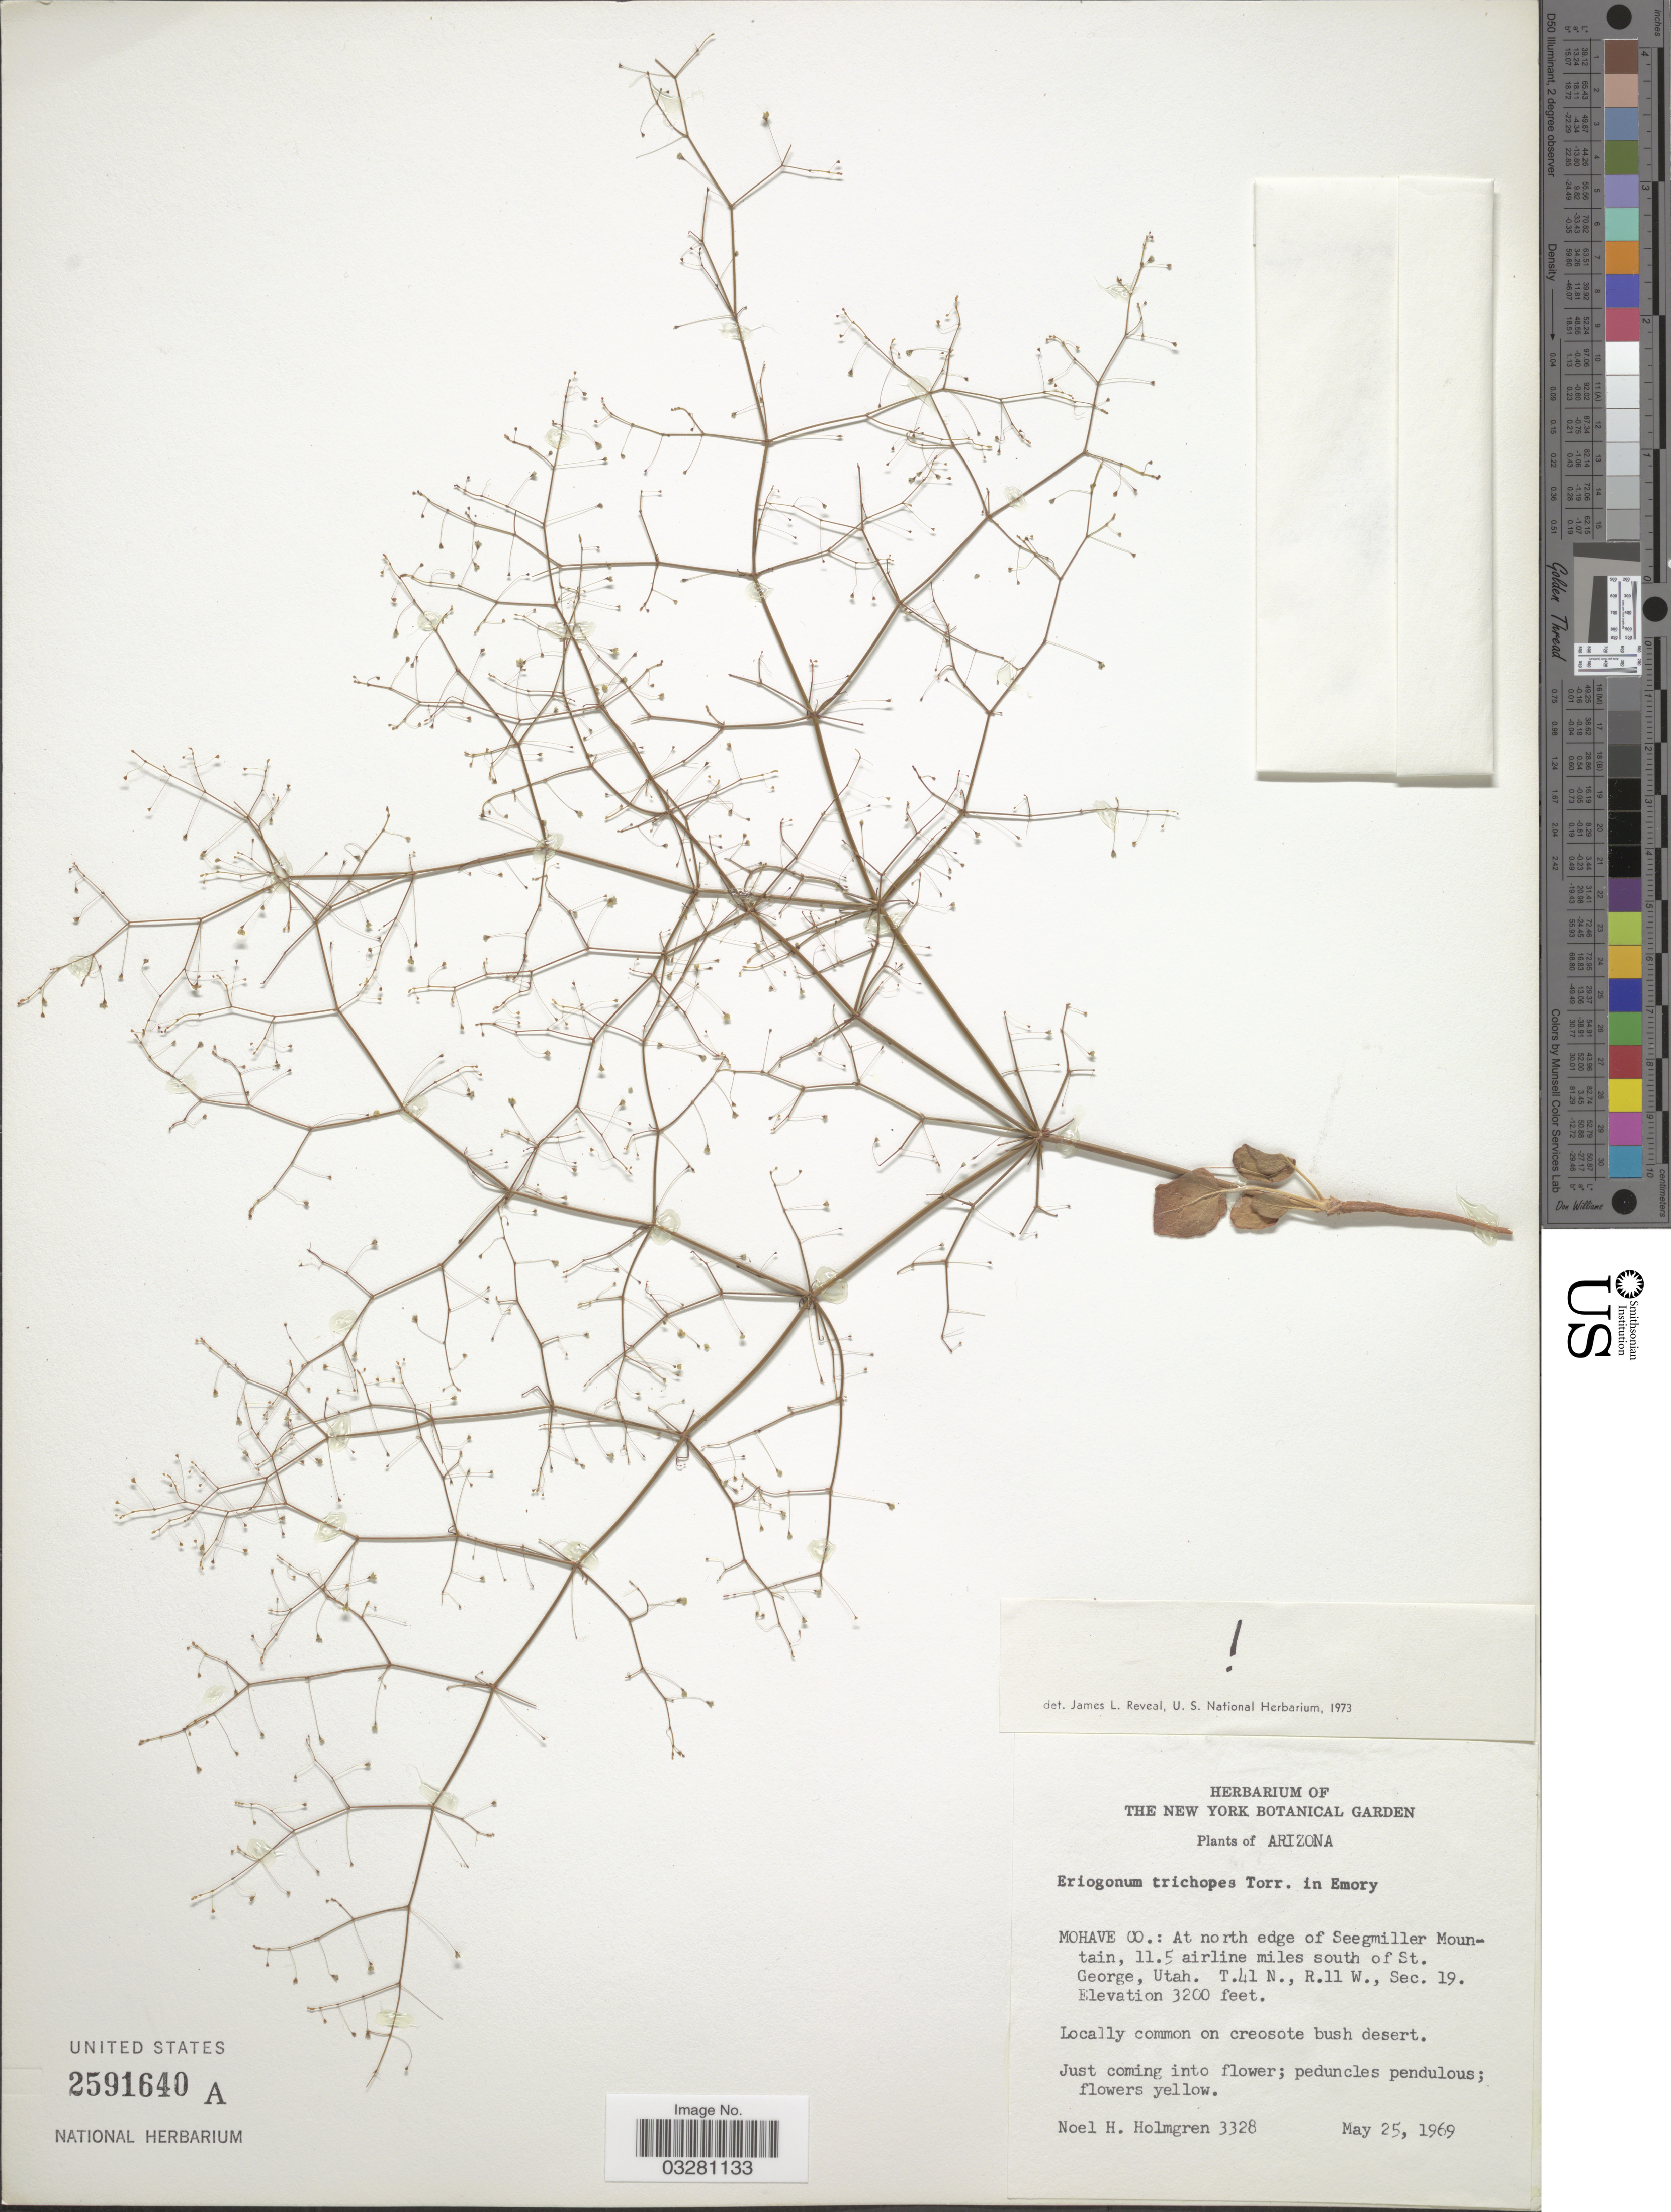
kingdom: Plantae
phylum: Tracheophyta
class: Magnoliopsida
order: Caryophyllales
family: Polygonaceae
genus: Eriogonum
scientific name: Eriogonum trichopes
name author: Torr.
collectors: N. H. Holmgren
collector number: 3328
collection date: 1969-05-25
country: United States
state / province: Arizona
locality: Mohave Co.: At north edge of Seegmiller Mountain, 11.5 airline miles south of St. George, Utah, T.41N, R.11W., Sec.19.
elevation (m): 975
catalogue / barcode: US 2591640A